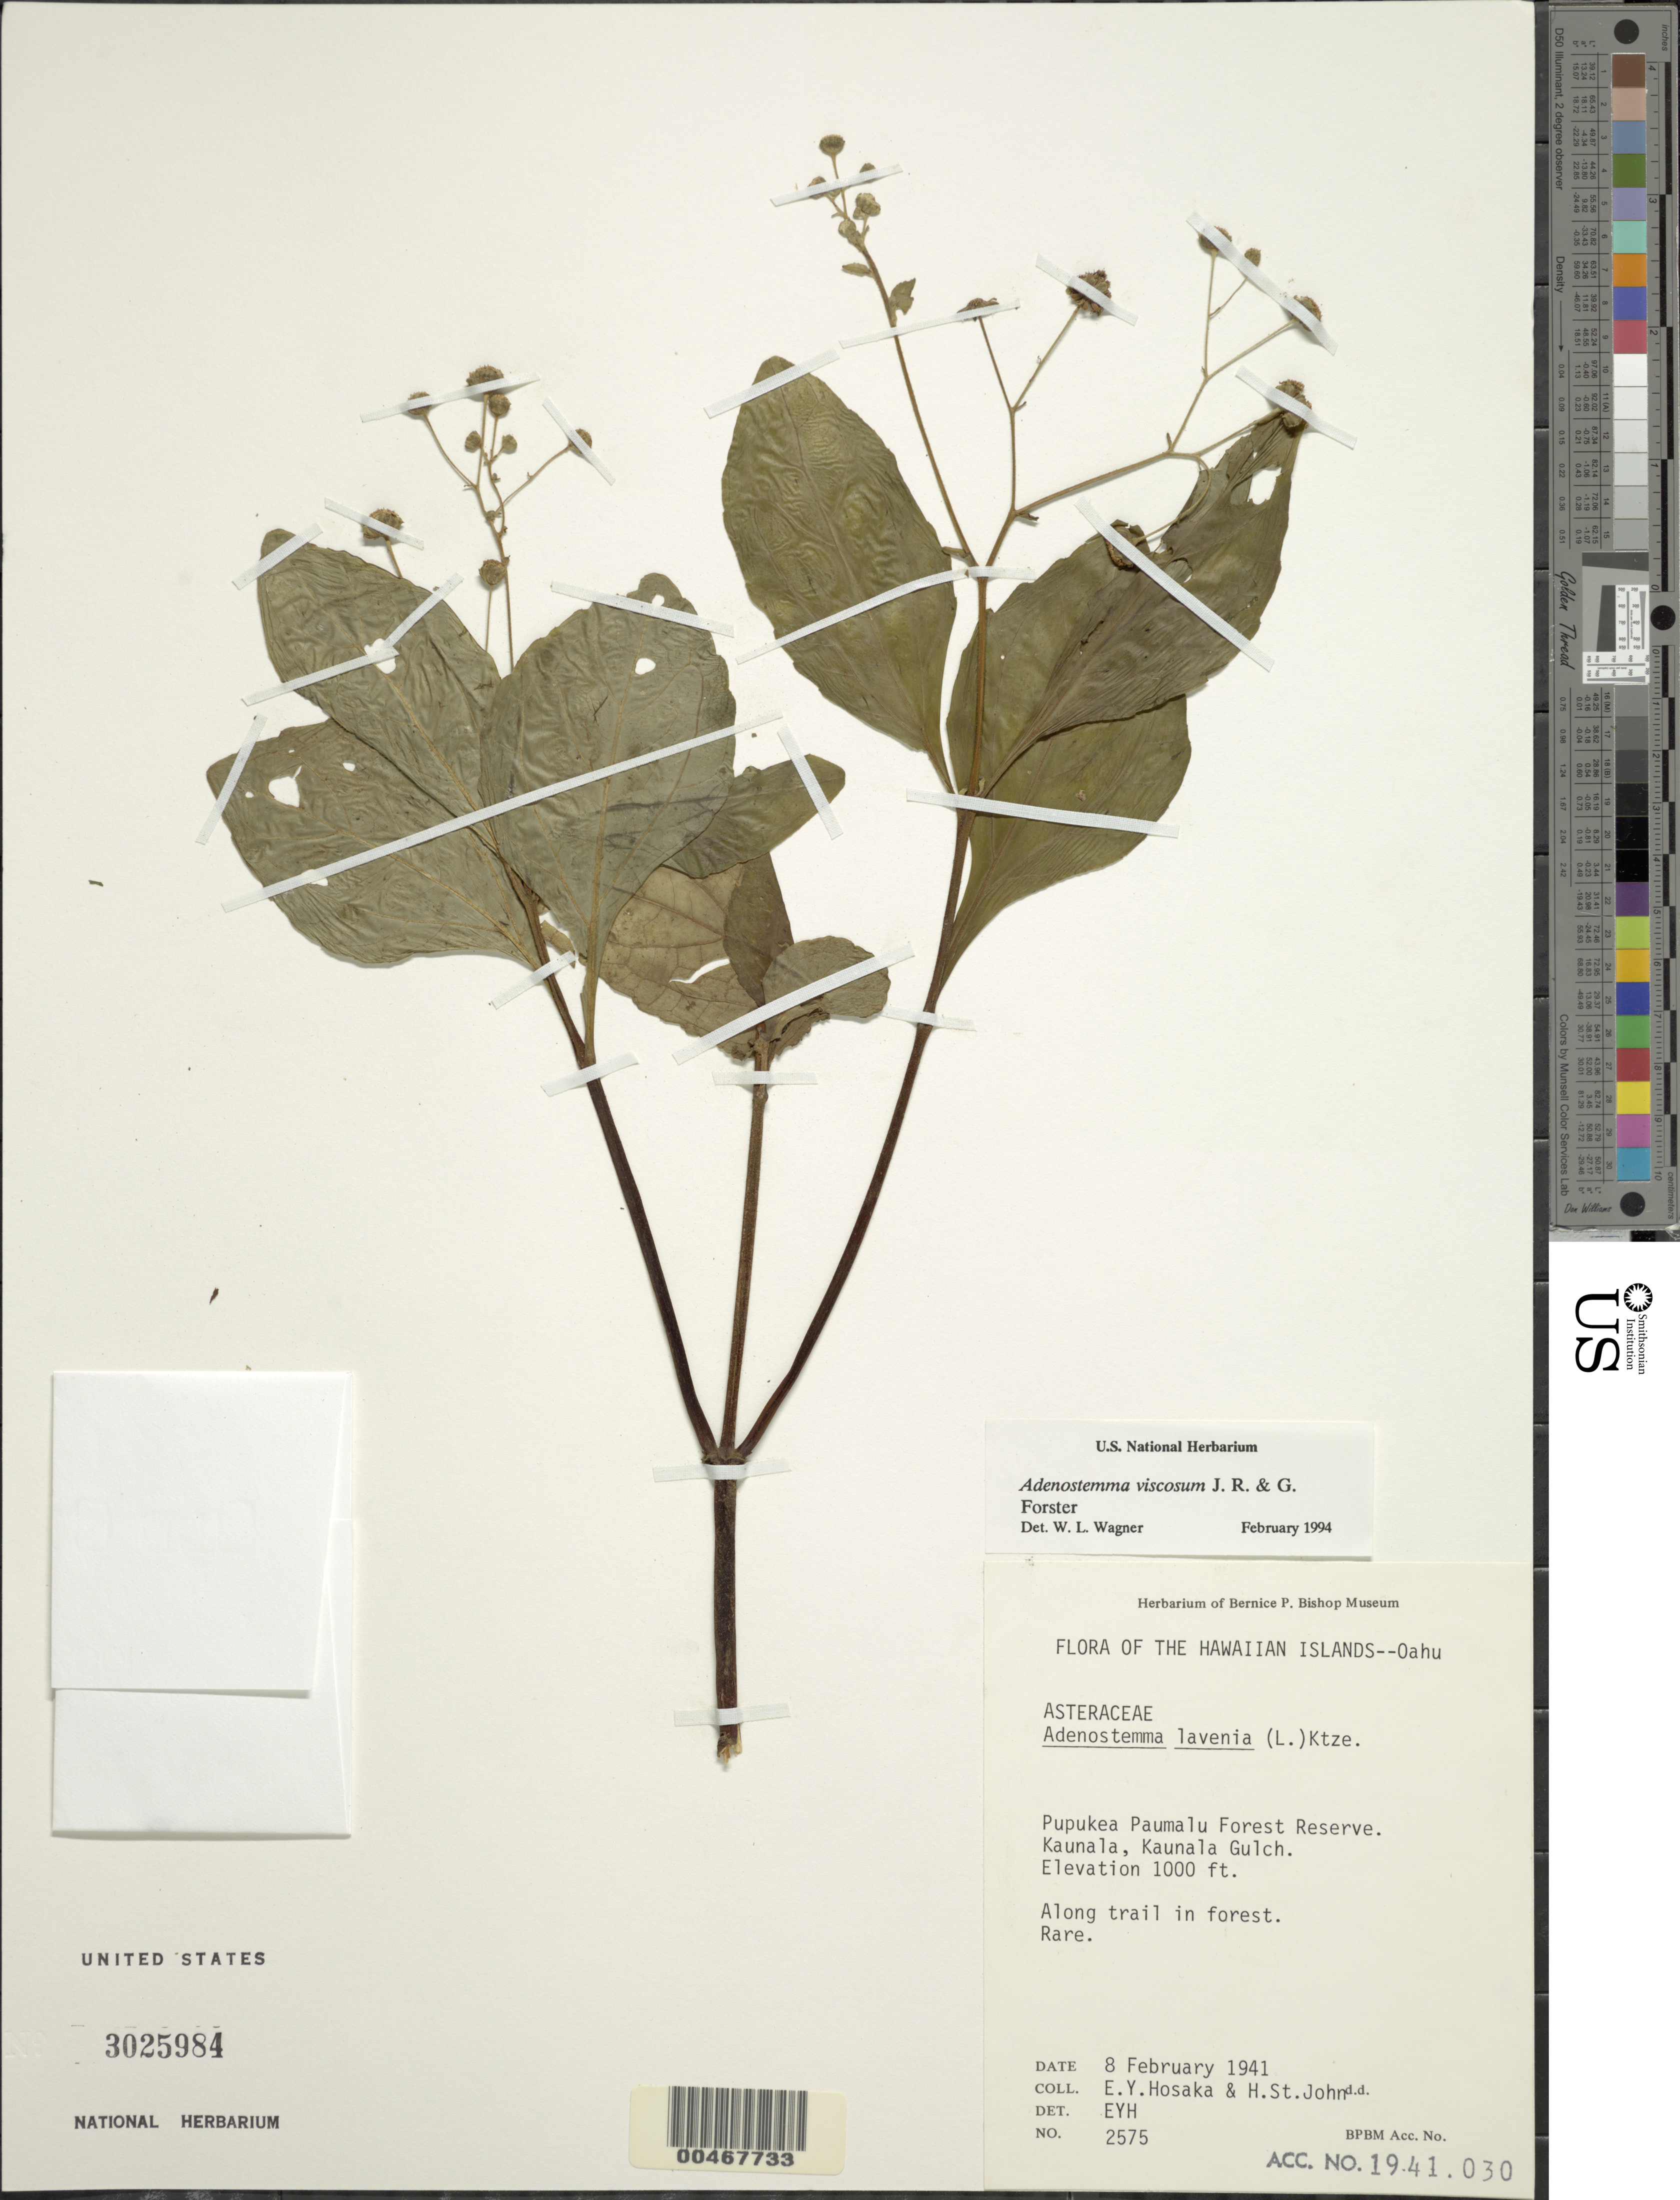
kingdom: Plantae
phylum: Tracheophyta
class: Magnoliopsida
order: Asterales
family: Asteraceae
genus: Adenostemma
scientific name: Adenostemma viscosum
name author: J.R. Forst. & G. Forst.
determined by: Wagner, W. L., (BOT), Smithsonian Institution - National Museum of Natural History (UNITED STATES)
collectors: E. Y. Hosaka & H. St. John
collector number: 2575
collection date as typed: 8 Feb 1941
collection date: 1941-02-08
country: United States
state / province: Hawaii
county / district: Honolulu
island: Oahu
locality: Pupukea, Paumalu Forest Reserve, Kaunala, Kaunala Gulch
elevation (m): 305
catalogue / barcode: US 3025984